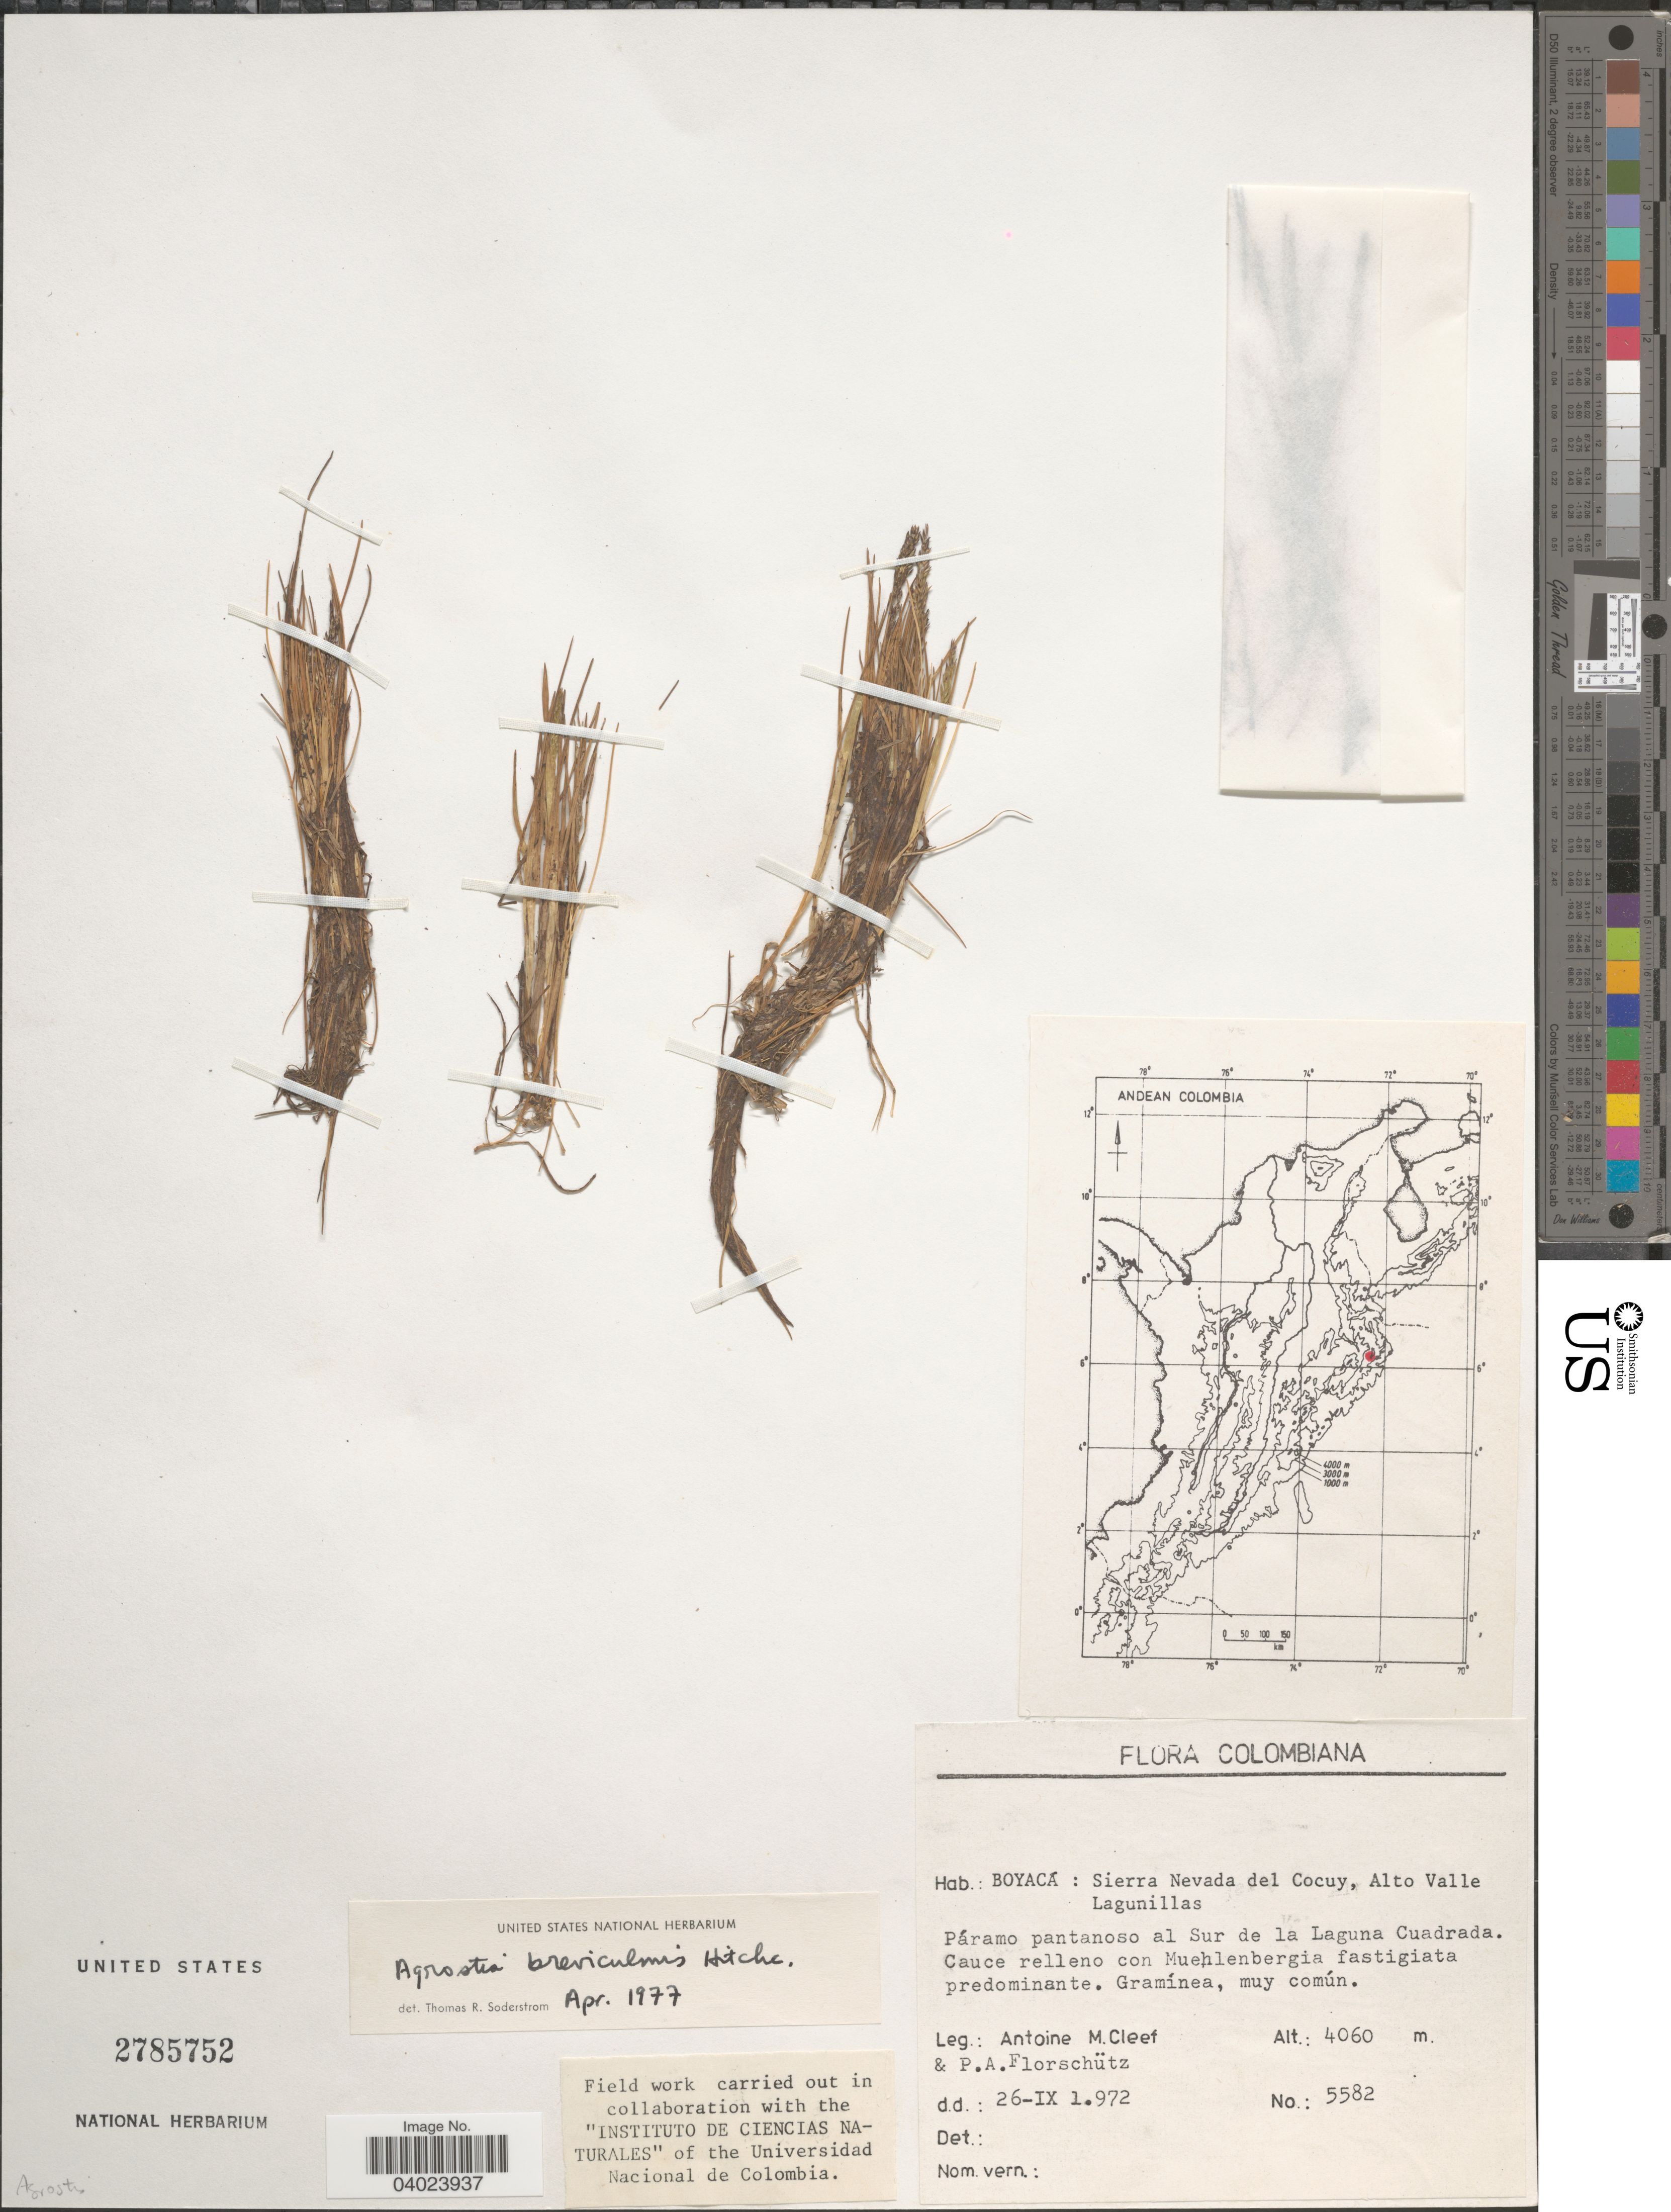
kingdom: Plantae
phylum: Tracheophyta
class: Liliopsida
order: Poales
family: Poaceae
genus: Agrostis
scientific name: Agrostis breviculmis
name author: Hitchc.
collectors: A. M. Cleef & P. Florschütz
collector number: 5582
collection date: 1972-09-26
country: Colombia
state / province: Boyacá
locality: Sierra Nevada del Cocuy, Alto Valle Lagunillas. Páramo pantanoso al Sur de la Laguna Cuadrada.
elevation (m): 4060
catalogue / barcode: US 2785752